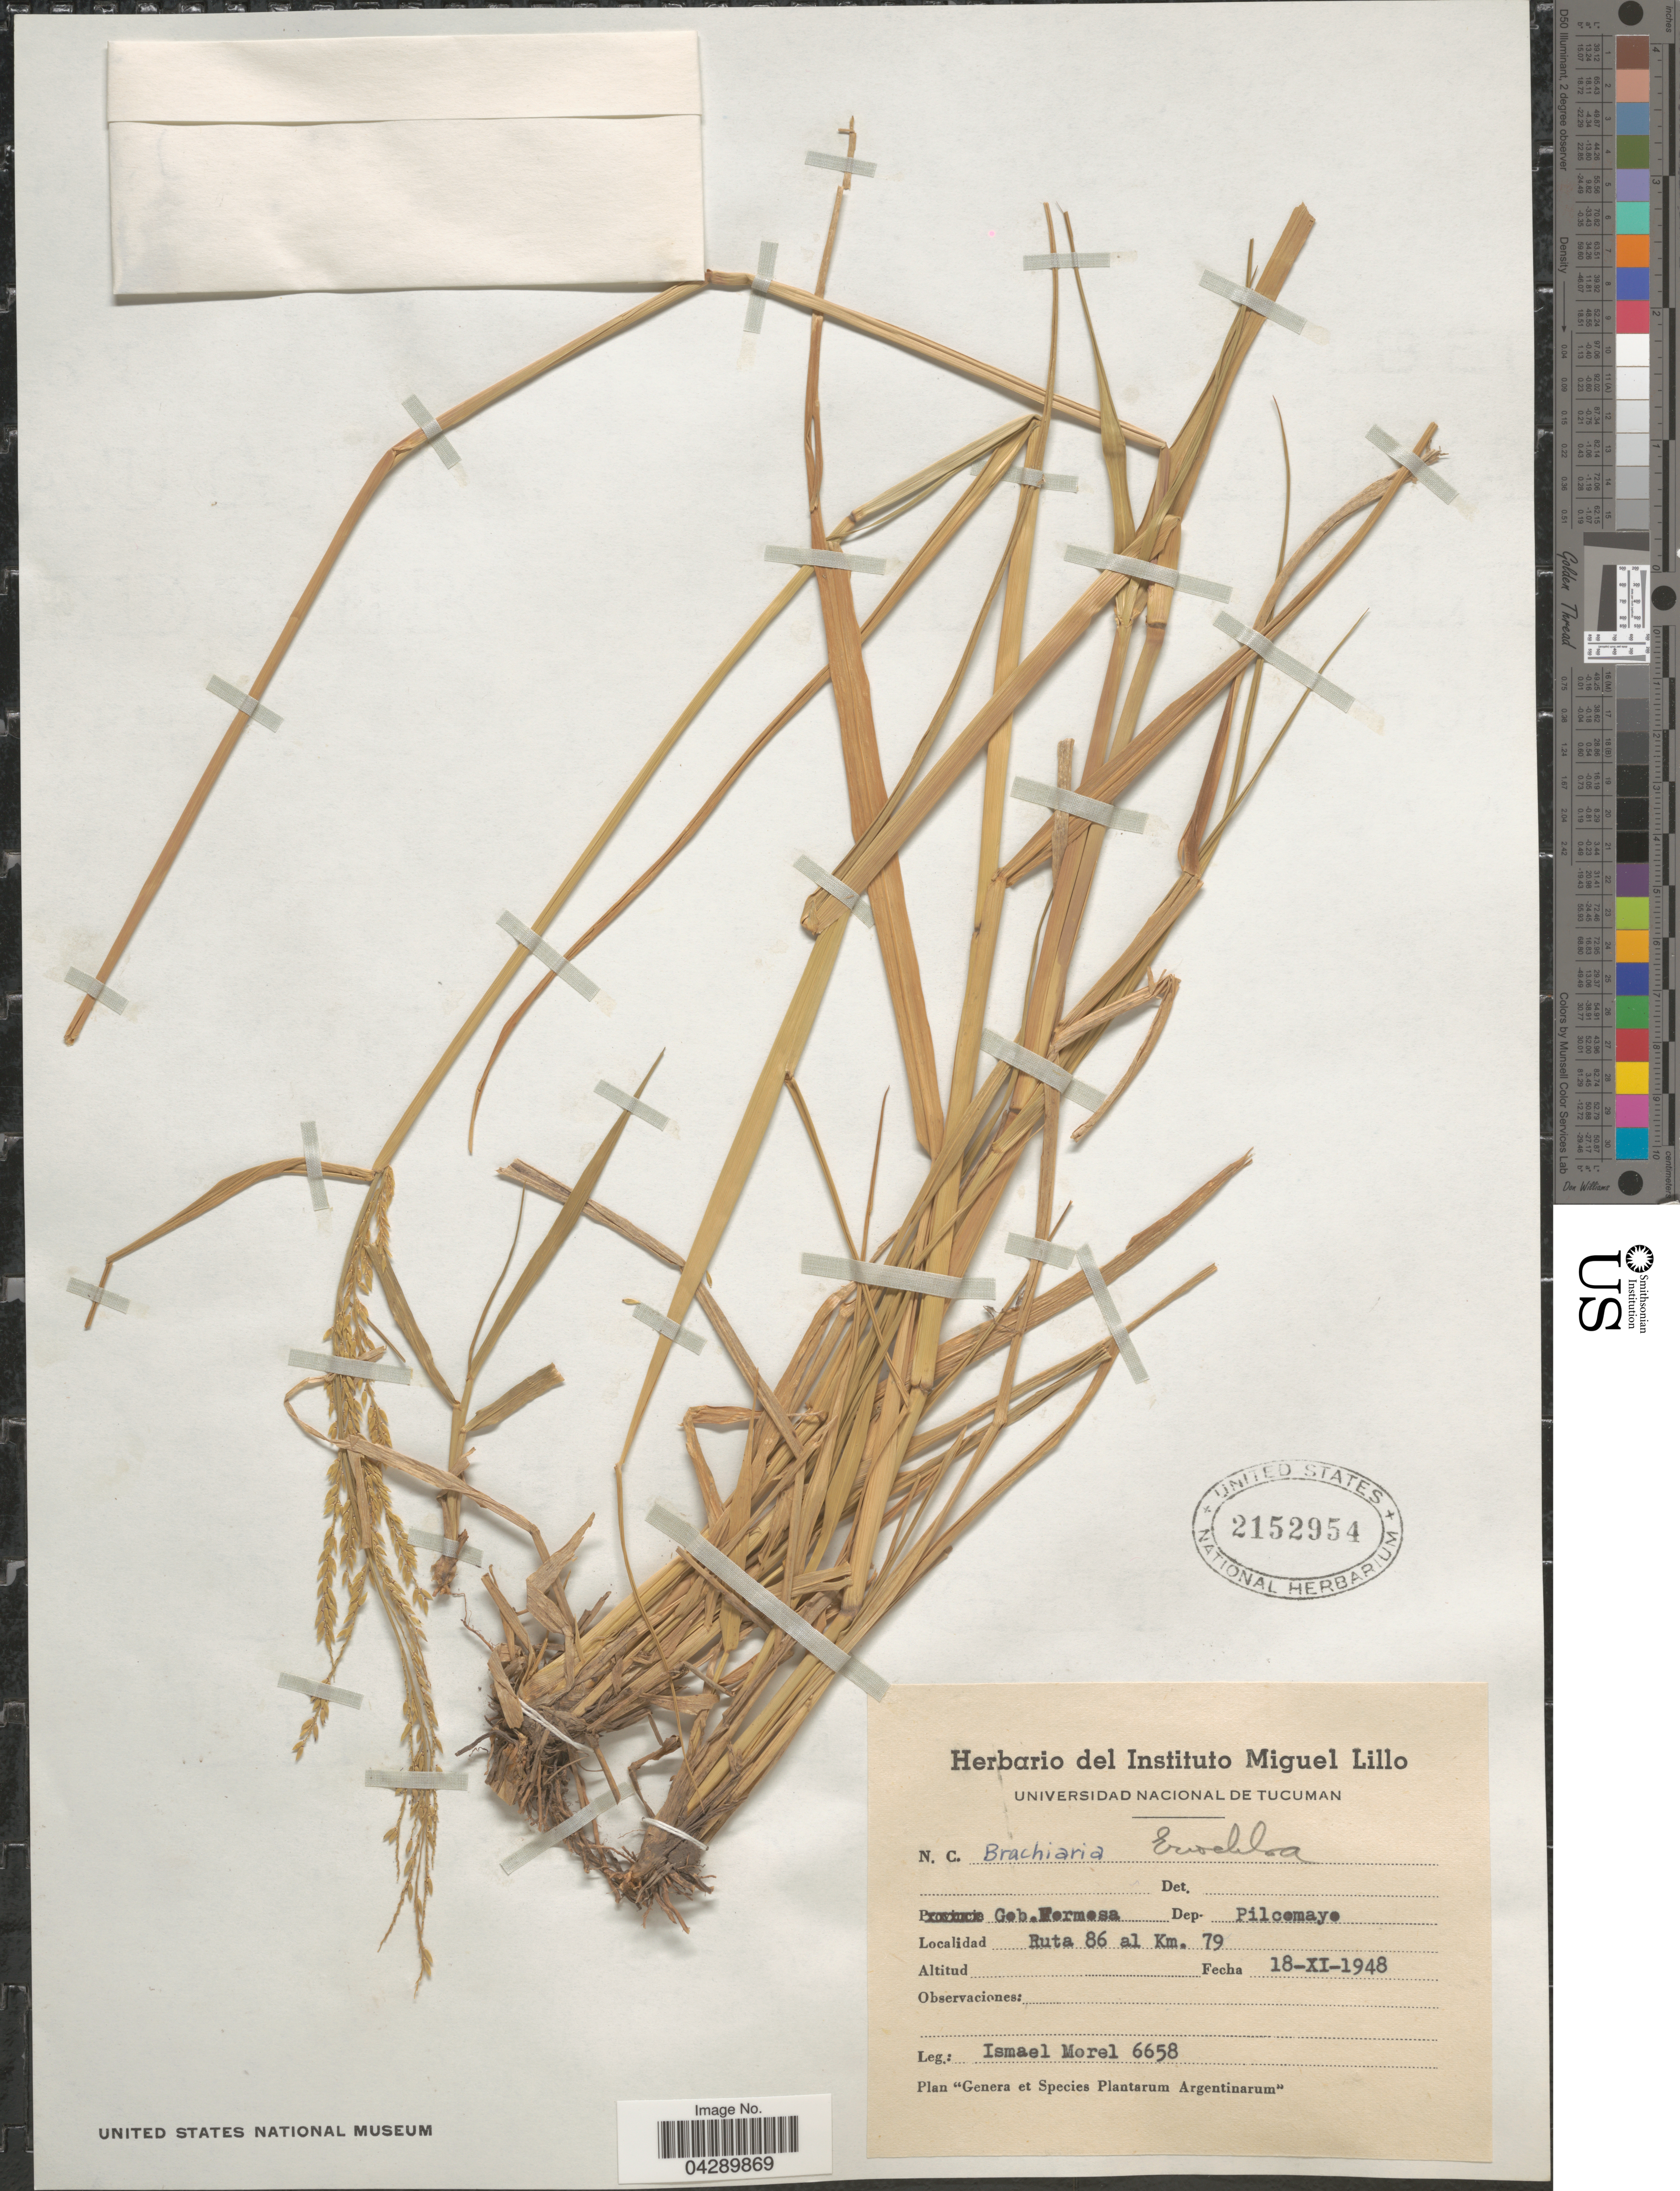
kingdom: Plantae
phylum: Tracheophyta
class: Liliopsida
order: Poales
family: Poaceae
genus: Eriochloa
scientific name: Eriochloa sp.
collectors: I. Morel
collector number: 6658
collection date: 1948-11-18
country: Argentina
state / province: Formosa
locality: Gob. Formosa. Dep. Pilcomayo. Ruta 86 al Km. 79.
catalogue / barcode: US 2152954